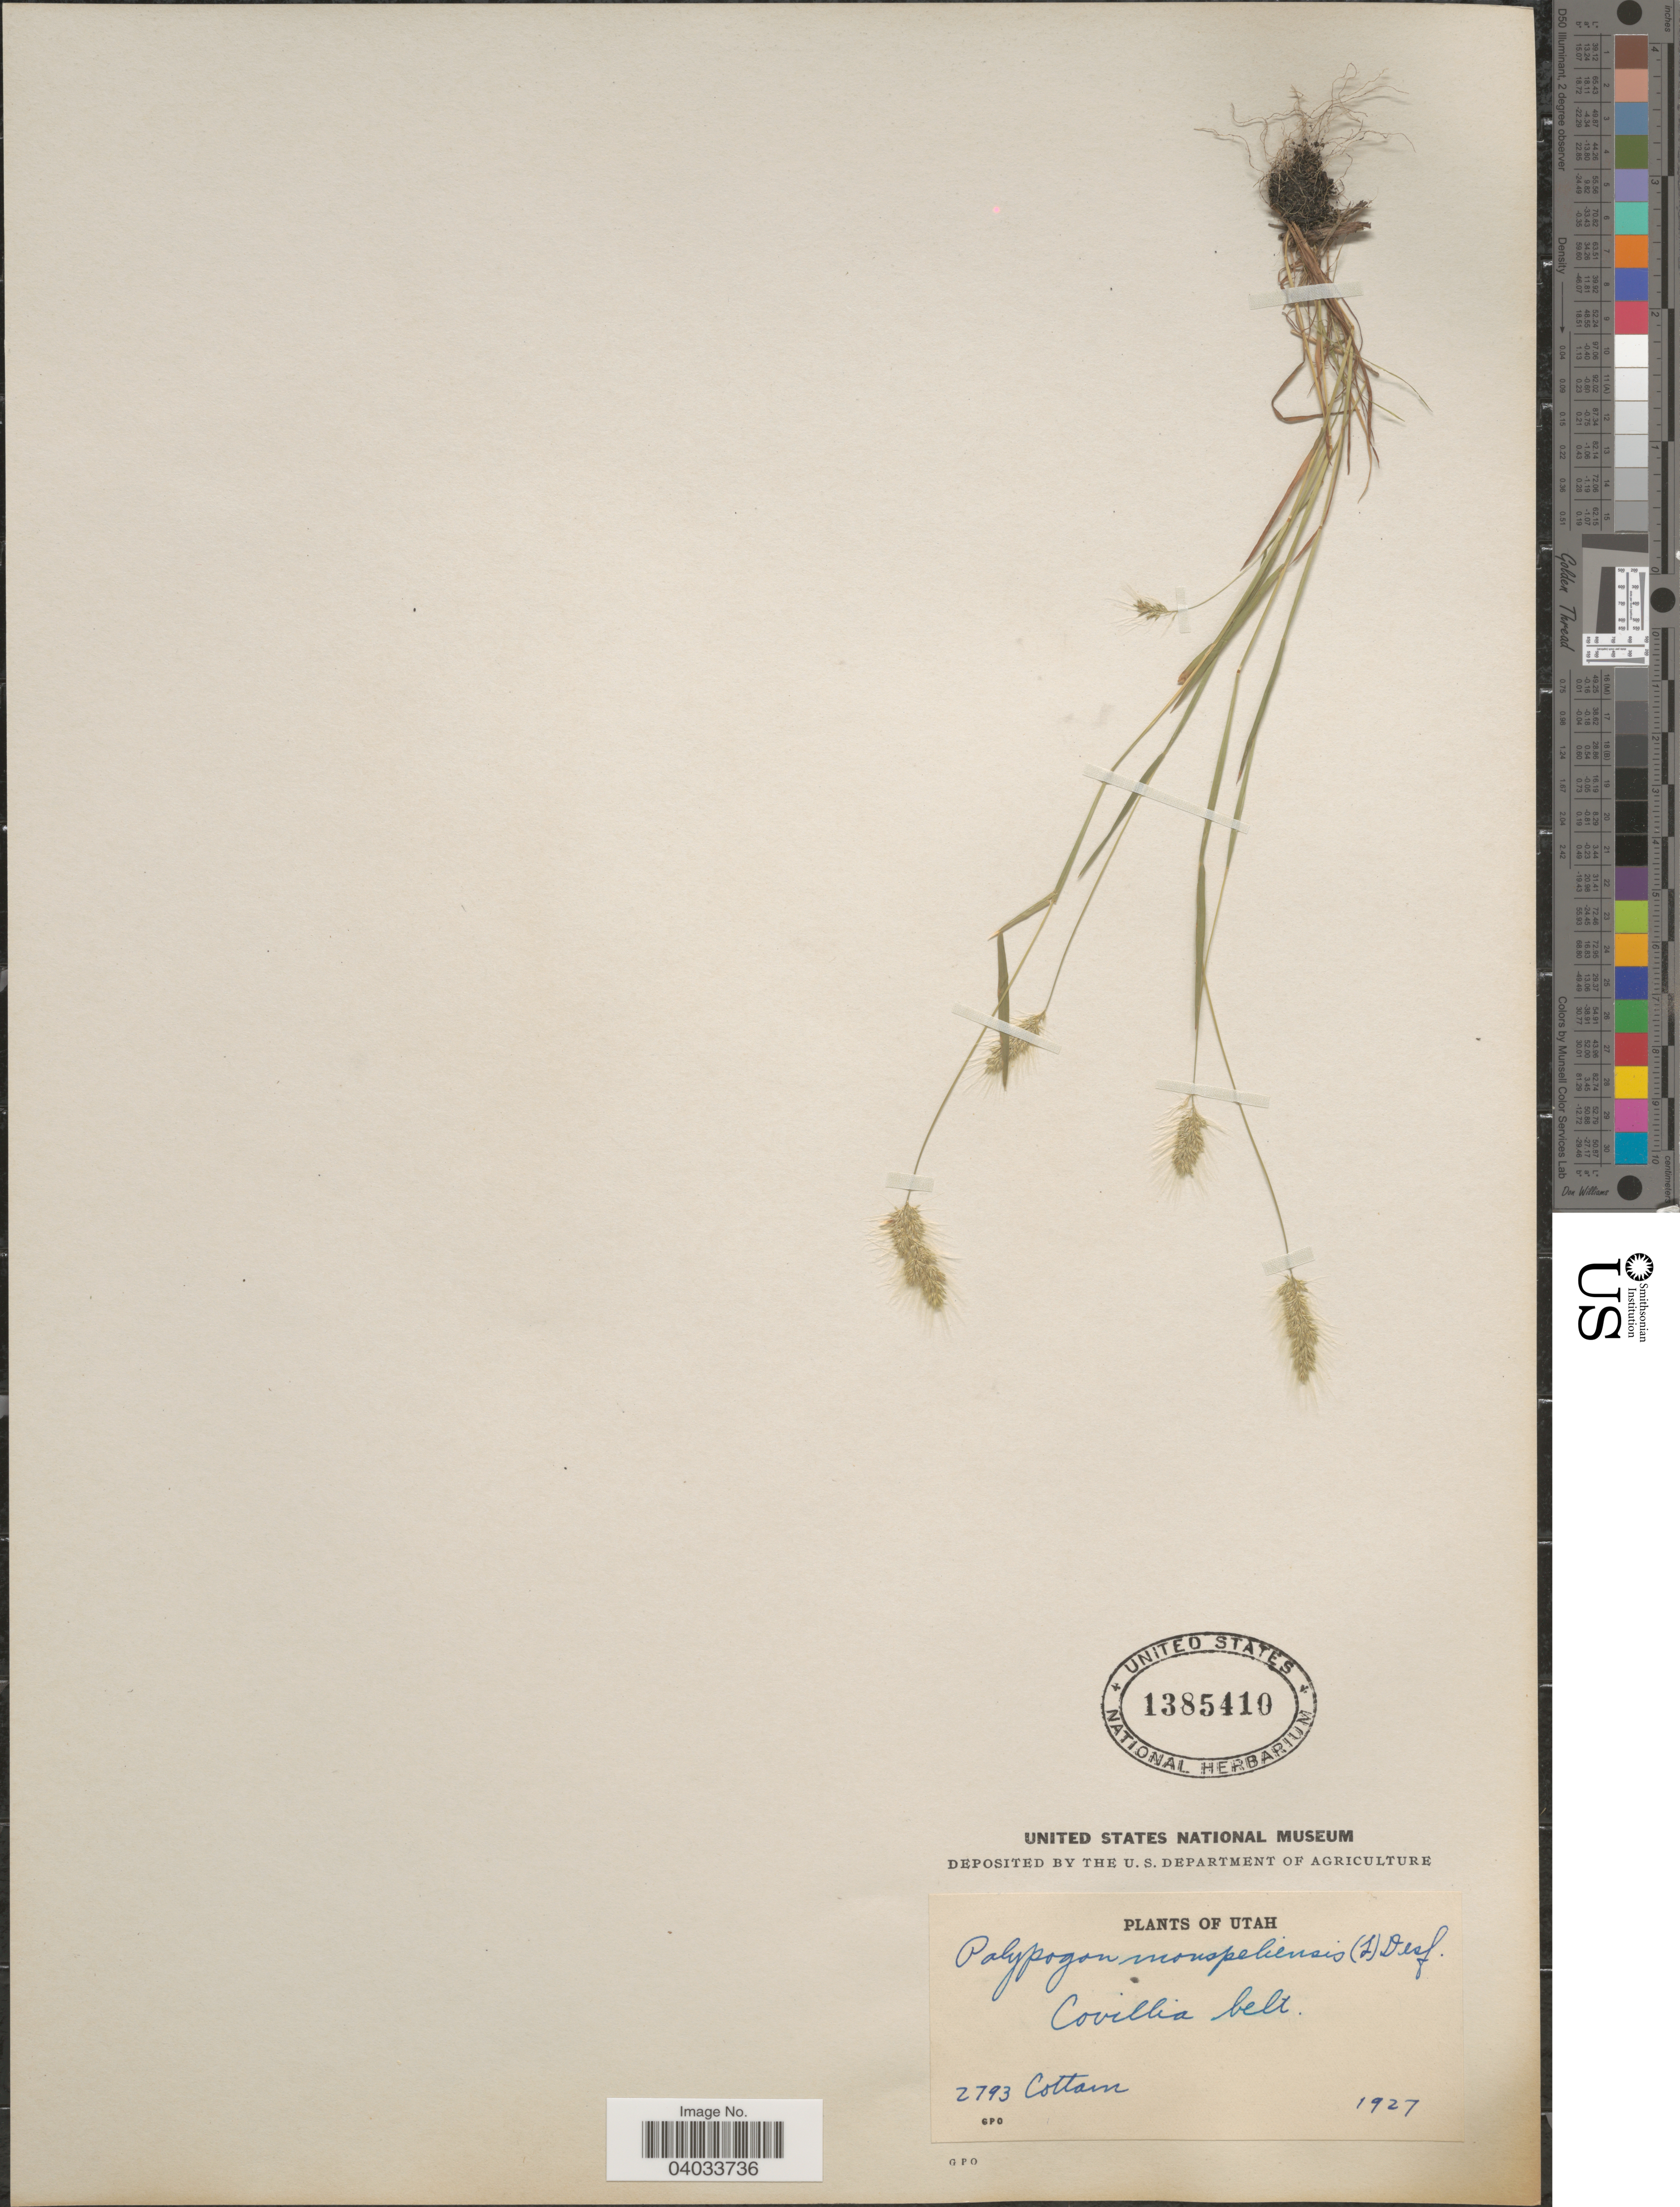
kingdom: Plantae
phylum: Tracheophyta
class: Liliopsida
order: Poales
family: Poaceae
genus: Polypogon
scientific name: Polypogon monspeliensis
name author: (L.) Desf.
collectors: Cottam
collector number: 2793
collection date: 1927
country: United States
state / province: Utah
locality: Covillia belt.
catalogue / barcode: US 1385410